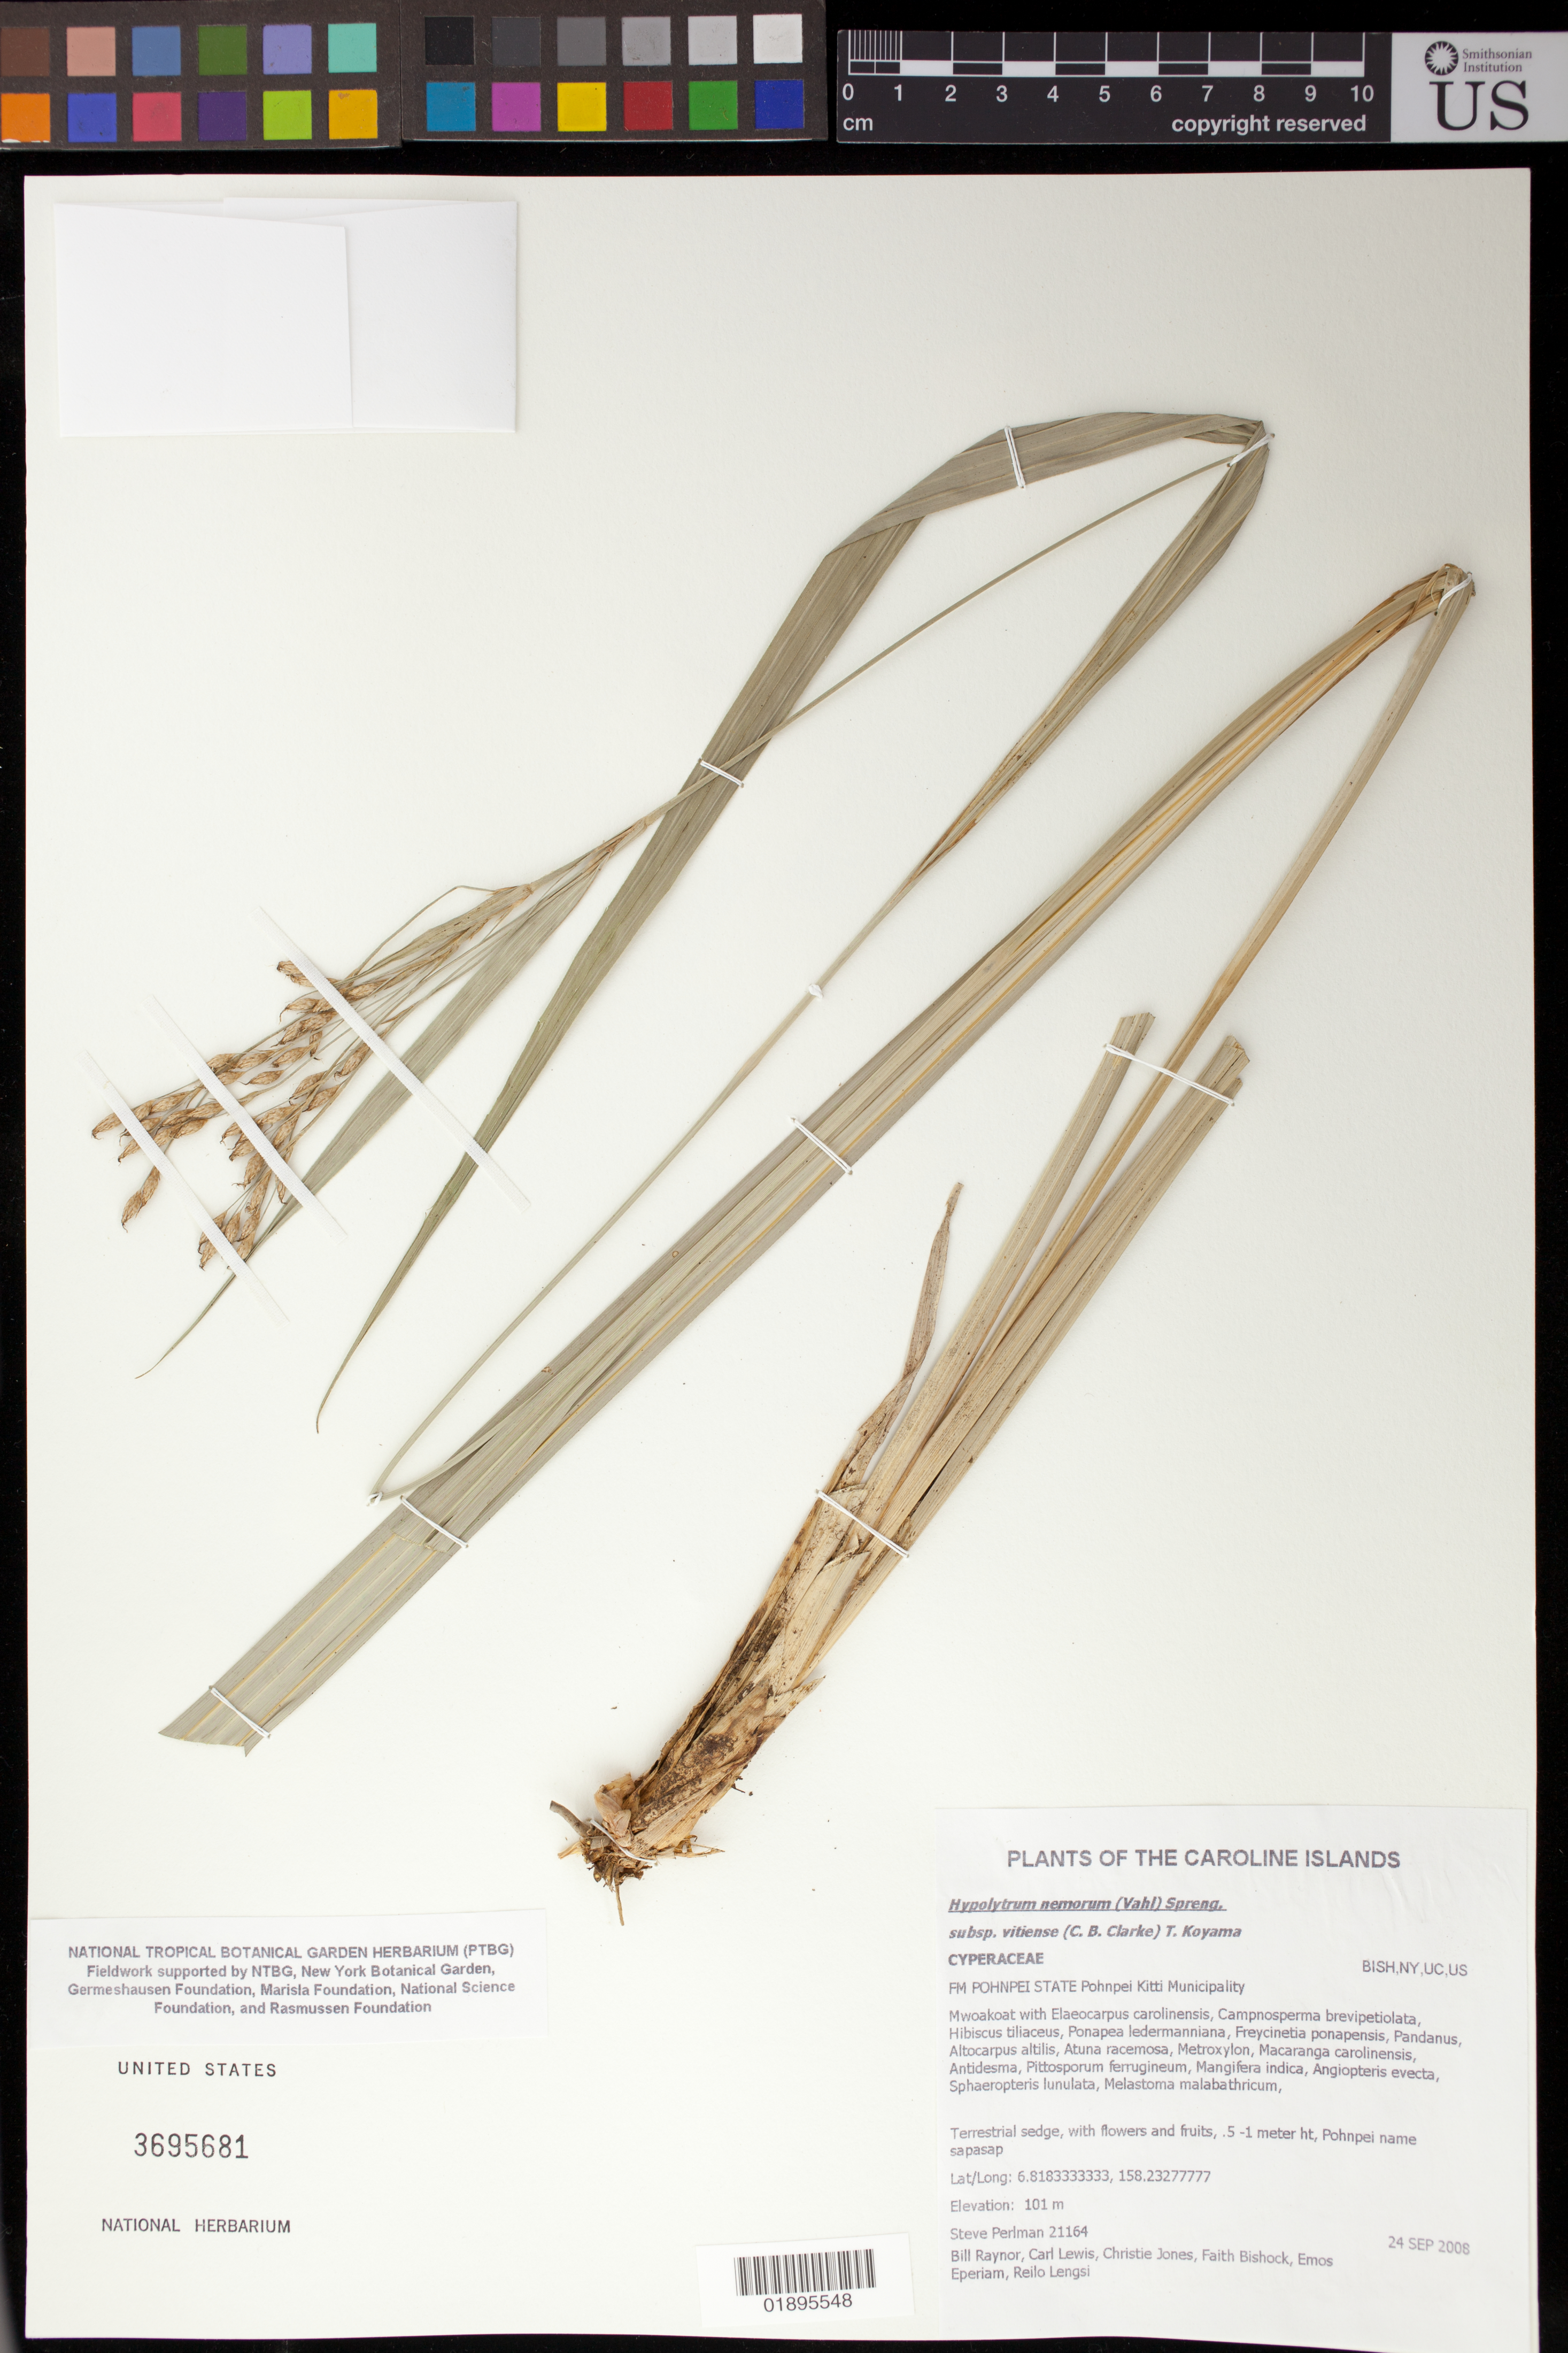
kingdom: Plantae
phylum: Tracheophyta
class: Liliopsida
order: Poales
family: Cyperaceae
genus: Hypolytrum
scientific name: Hypolytrum nemorum subsp. vitiense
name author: (C.B. Clarke) T. Koyama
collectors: S. P. Perlman, B. Raynor, C. Lewis, C. Jones, F. Bishock & P. Eperiam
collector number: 21164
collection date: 2008-09-24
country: Micronesia, Federated States of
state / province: Pohnpei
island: Pohnpei [Ponape]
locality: Kitti municipality, Mwoakoat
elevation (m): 101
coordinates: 6.9205555555, 158.2047222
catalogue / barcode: US 3695681